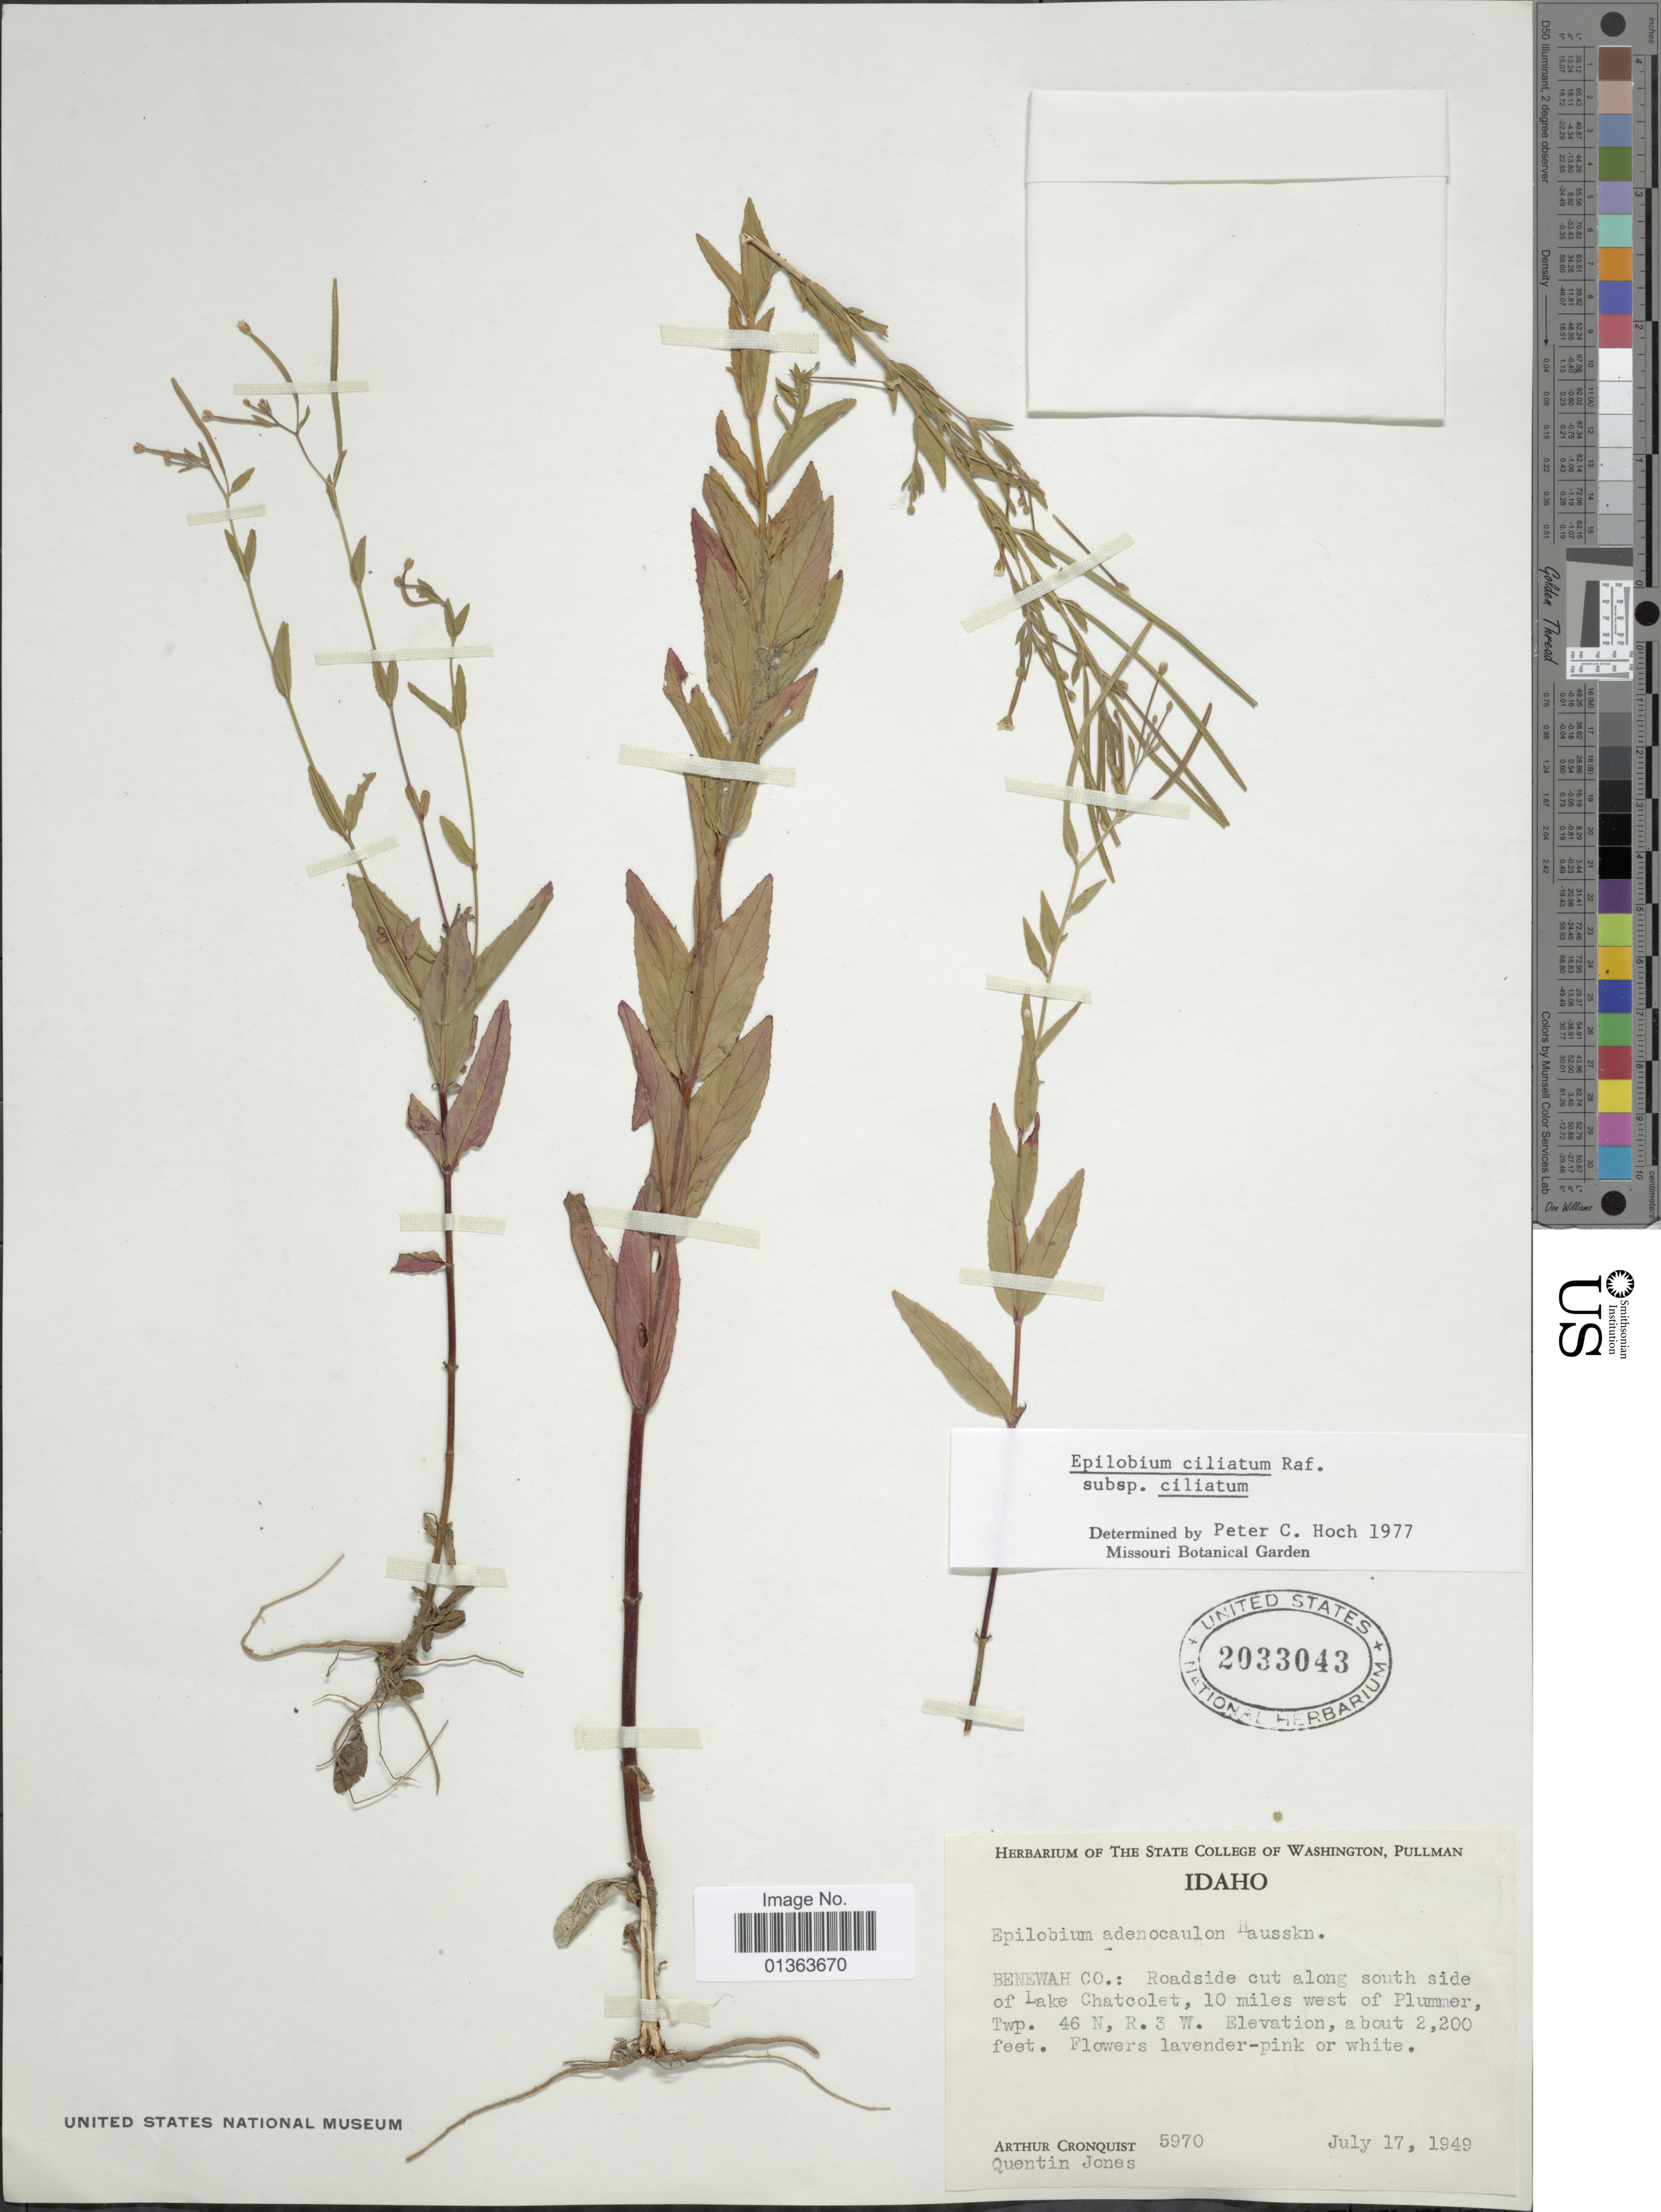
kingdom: Plantae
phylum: Tracheophyta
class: Magnoliopsida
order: Myrtales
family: Onagraceae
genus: Epilobium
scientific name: Epilobium ciliatum subsp. ciliatum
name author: Raf.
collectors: A. J. Cronquist & Q. Jones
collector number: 5970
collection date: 1949-07-17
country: United States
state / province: Idaho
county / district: Benewah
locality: Benewah Co.: Roadside cut along south side of Lake Chatcolet, 10 miles west of Plummer, Twp. 46 N, R. 3 W.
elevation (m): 671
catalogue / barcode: US 2033043